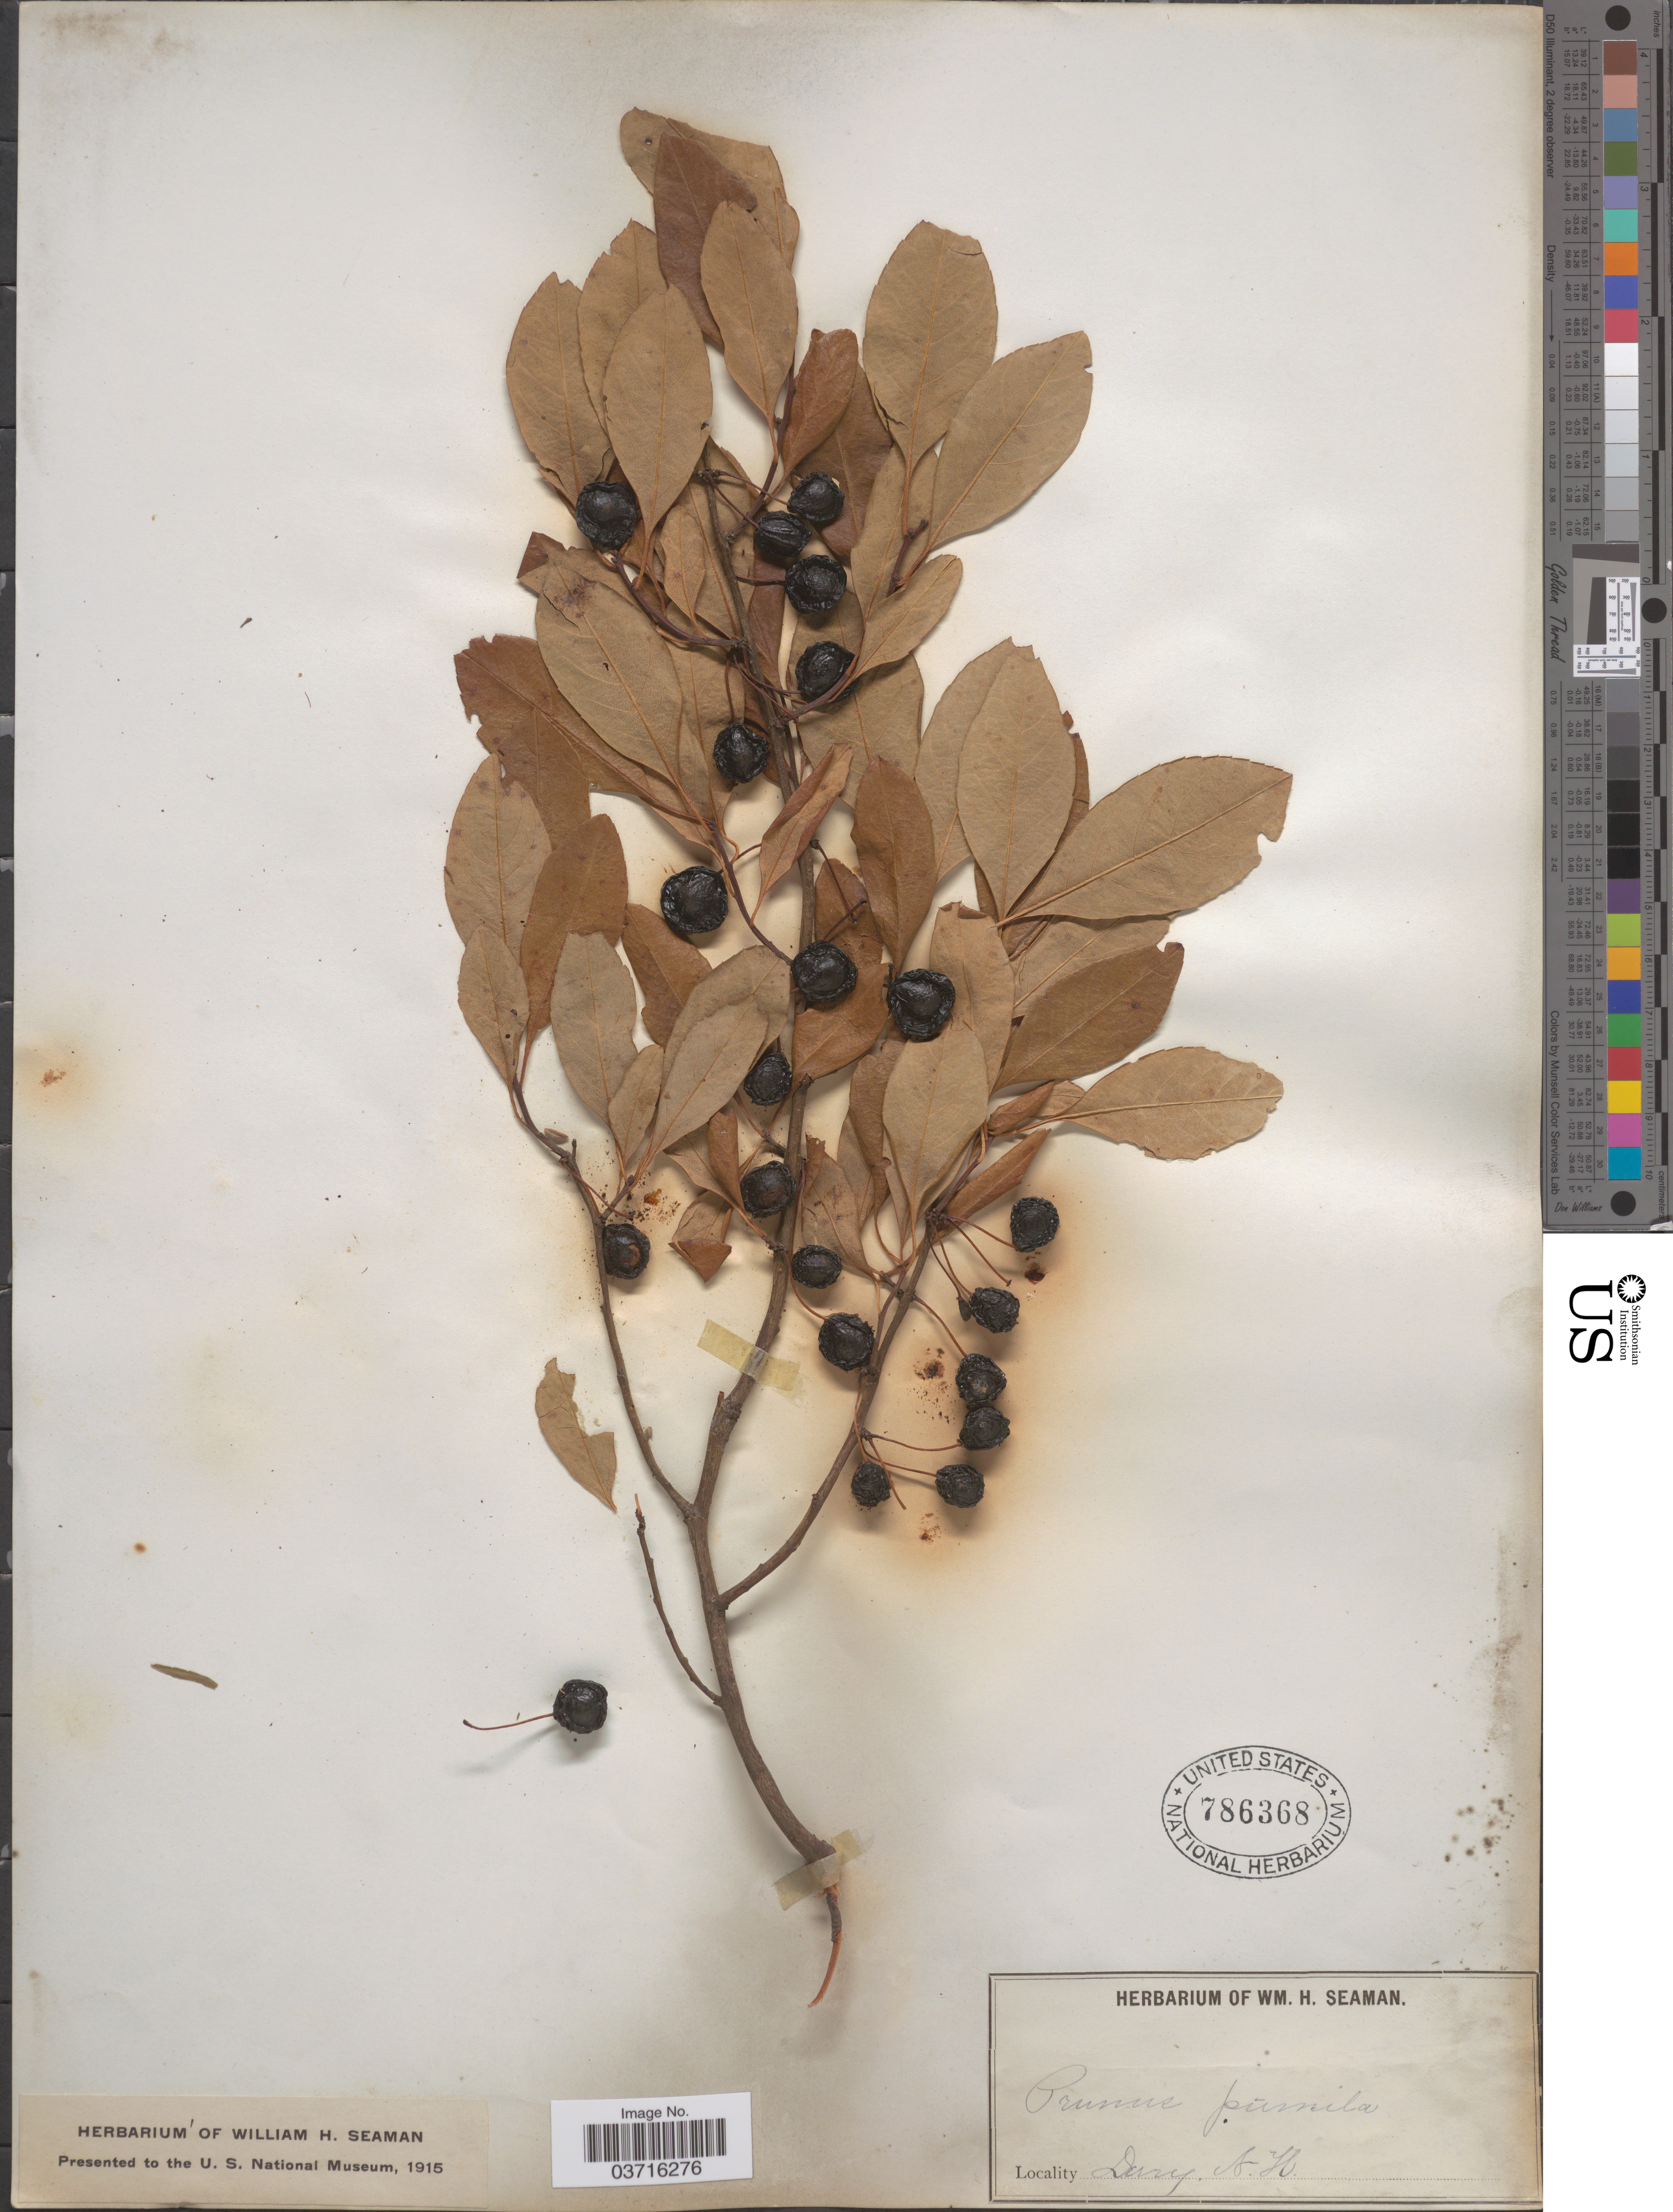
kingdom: Plantae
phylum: Tracheophyta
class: Magnoliopsida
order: Rosales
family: Rosaceae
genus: Prunus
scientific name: Prunus pumila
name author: L.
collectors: Ex herb. W. H. Seaman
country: United States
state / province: New Hampshire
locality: Derry.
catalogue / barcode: US 786368